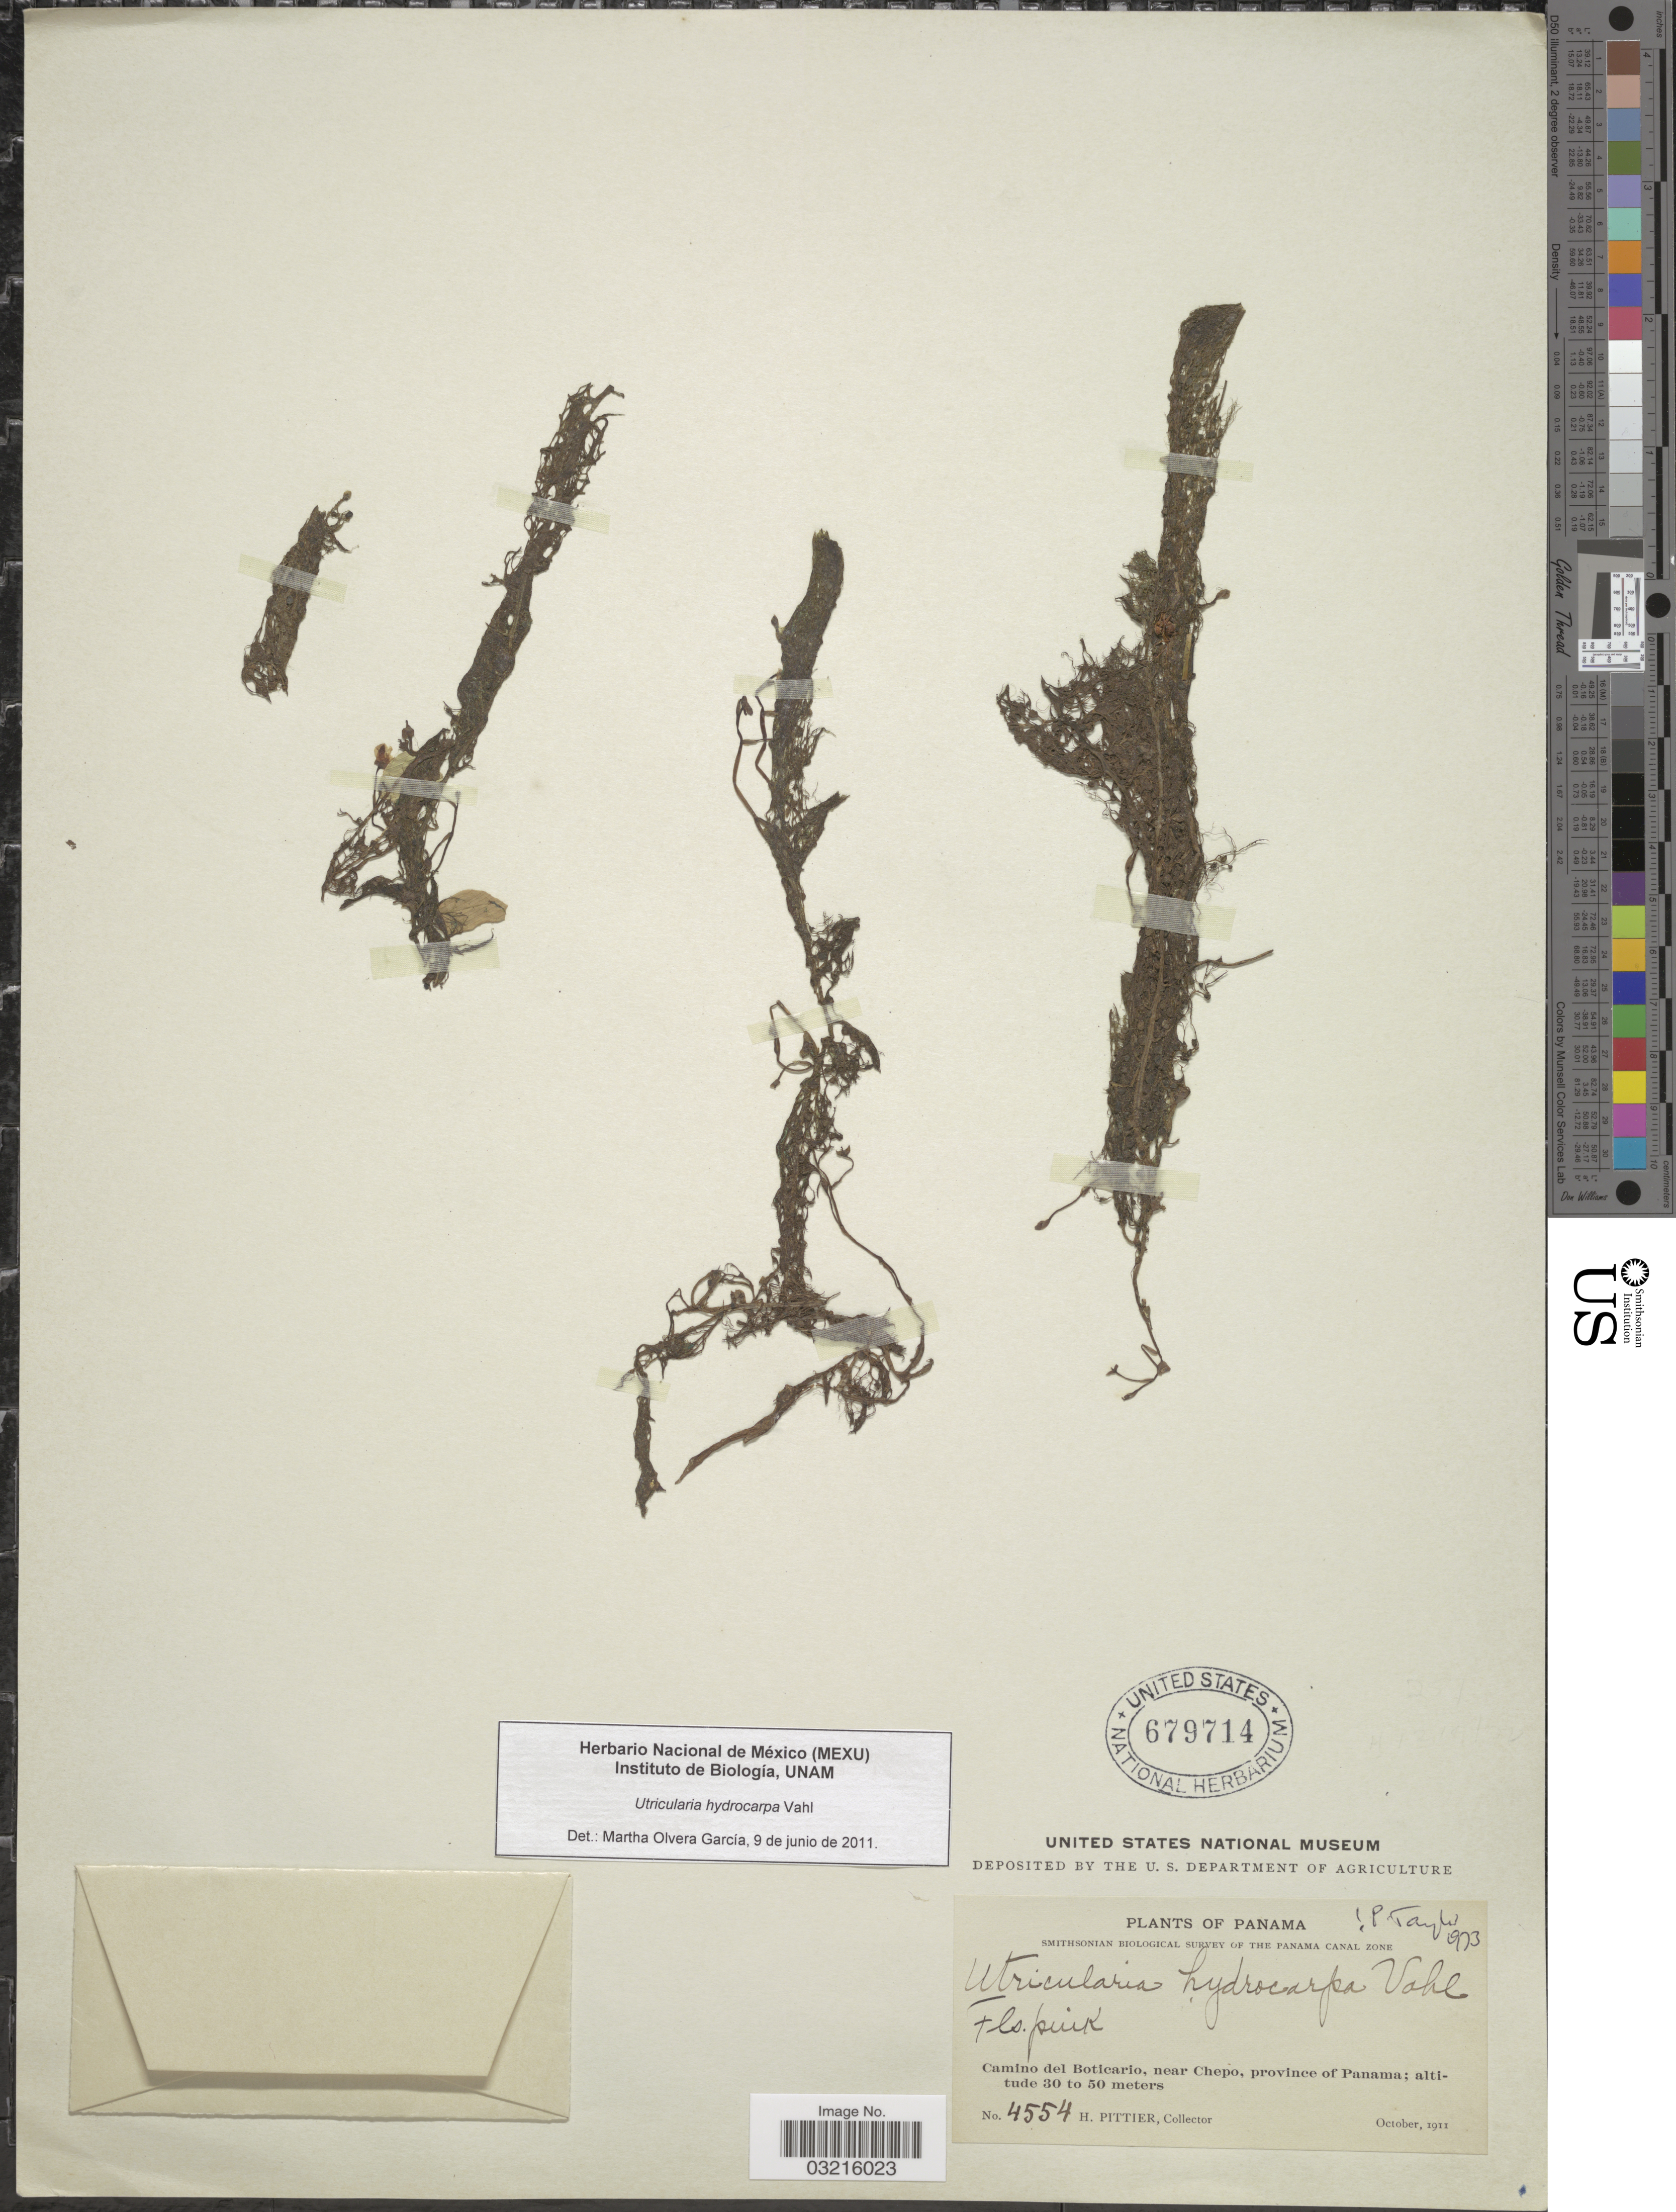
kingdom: Plantae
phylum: Tracheophyta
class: Magnoliopsida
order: Lamiales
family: Lentibulariaceae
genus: Utricularia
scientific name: Utricularia hydrocarpa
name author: Vahl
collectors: H. F. Pittier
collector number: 4554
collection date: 1911-10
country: Panama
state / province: Panamá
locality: The Panama Canal Zone, Camino del Boticario, near Chepo.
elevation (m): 30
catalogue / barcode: US 679714